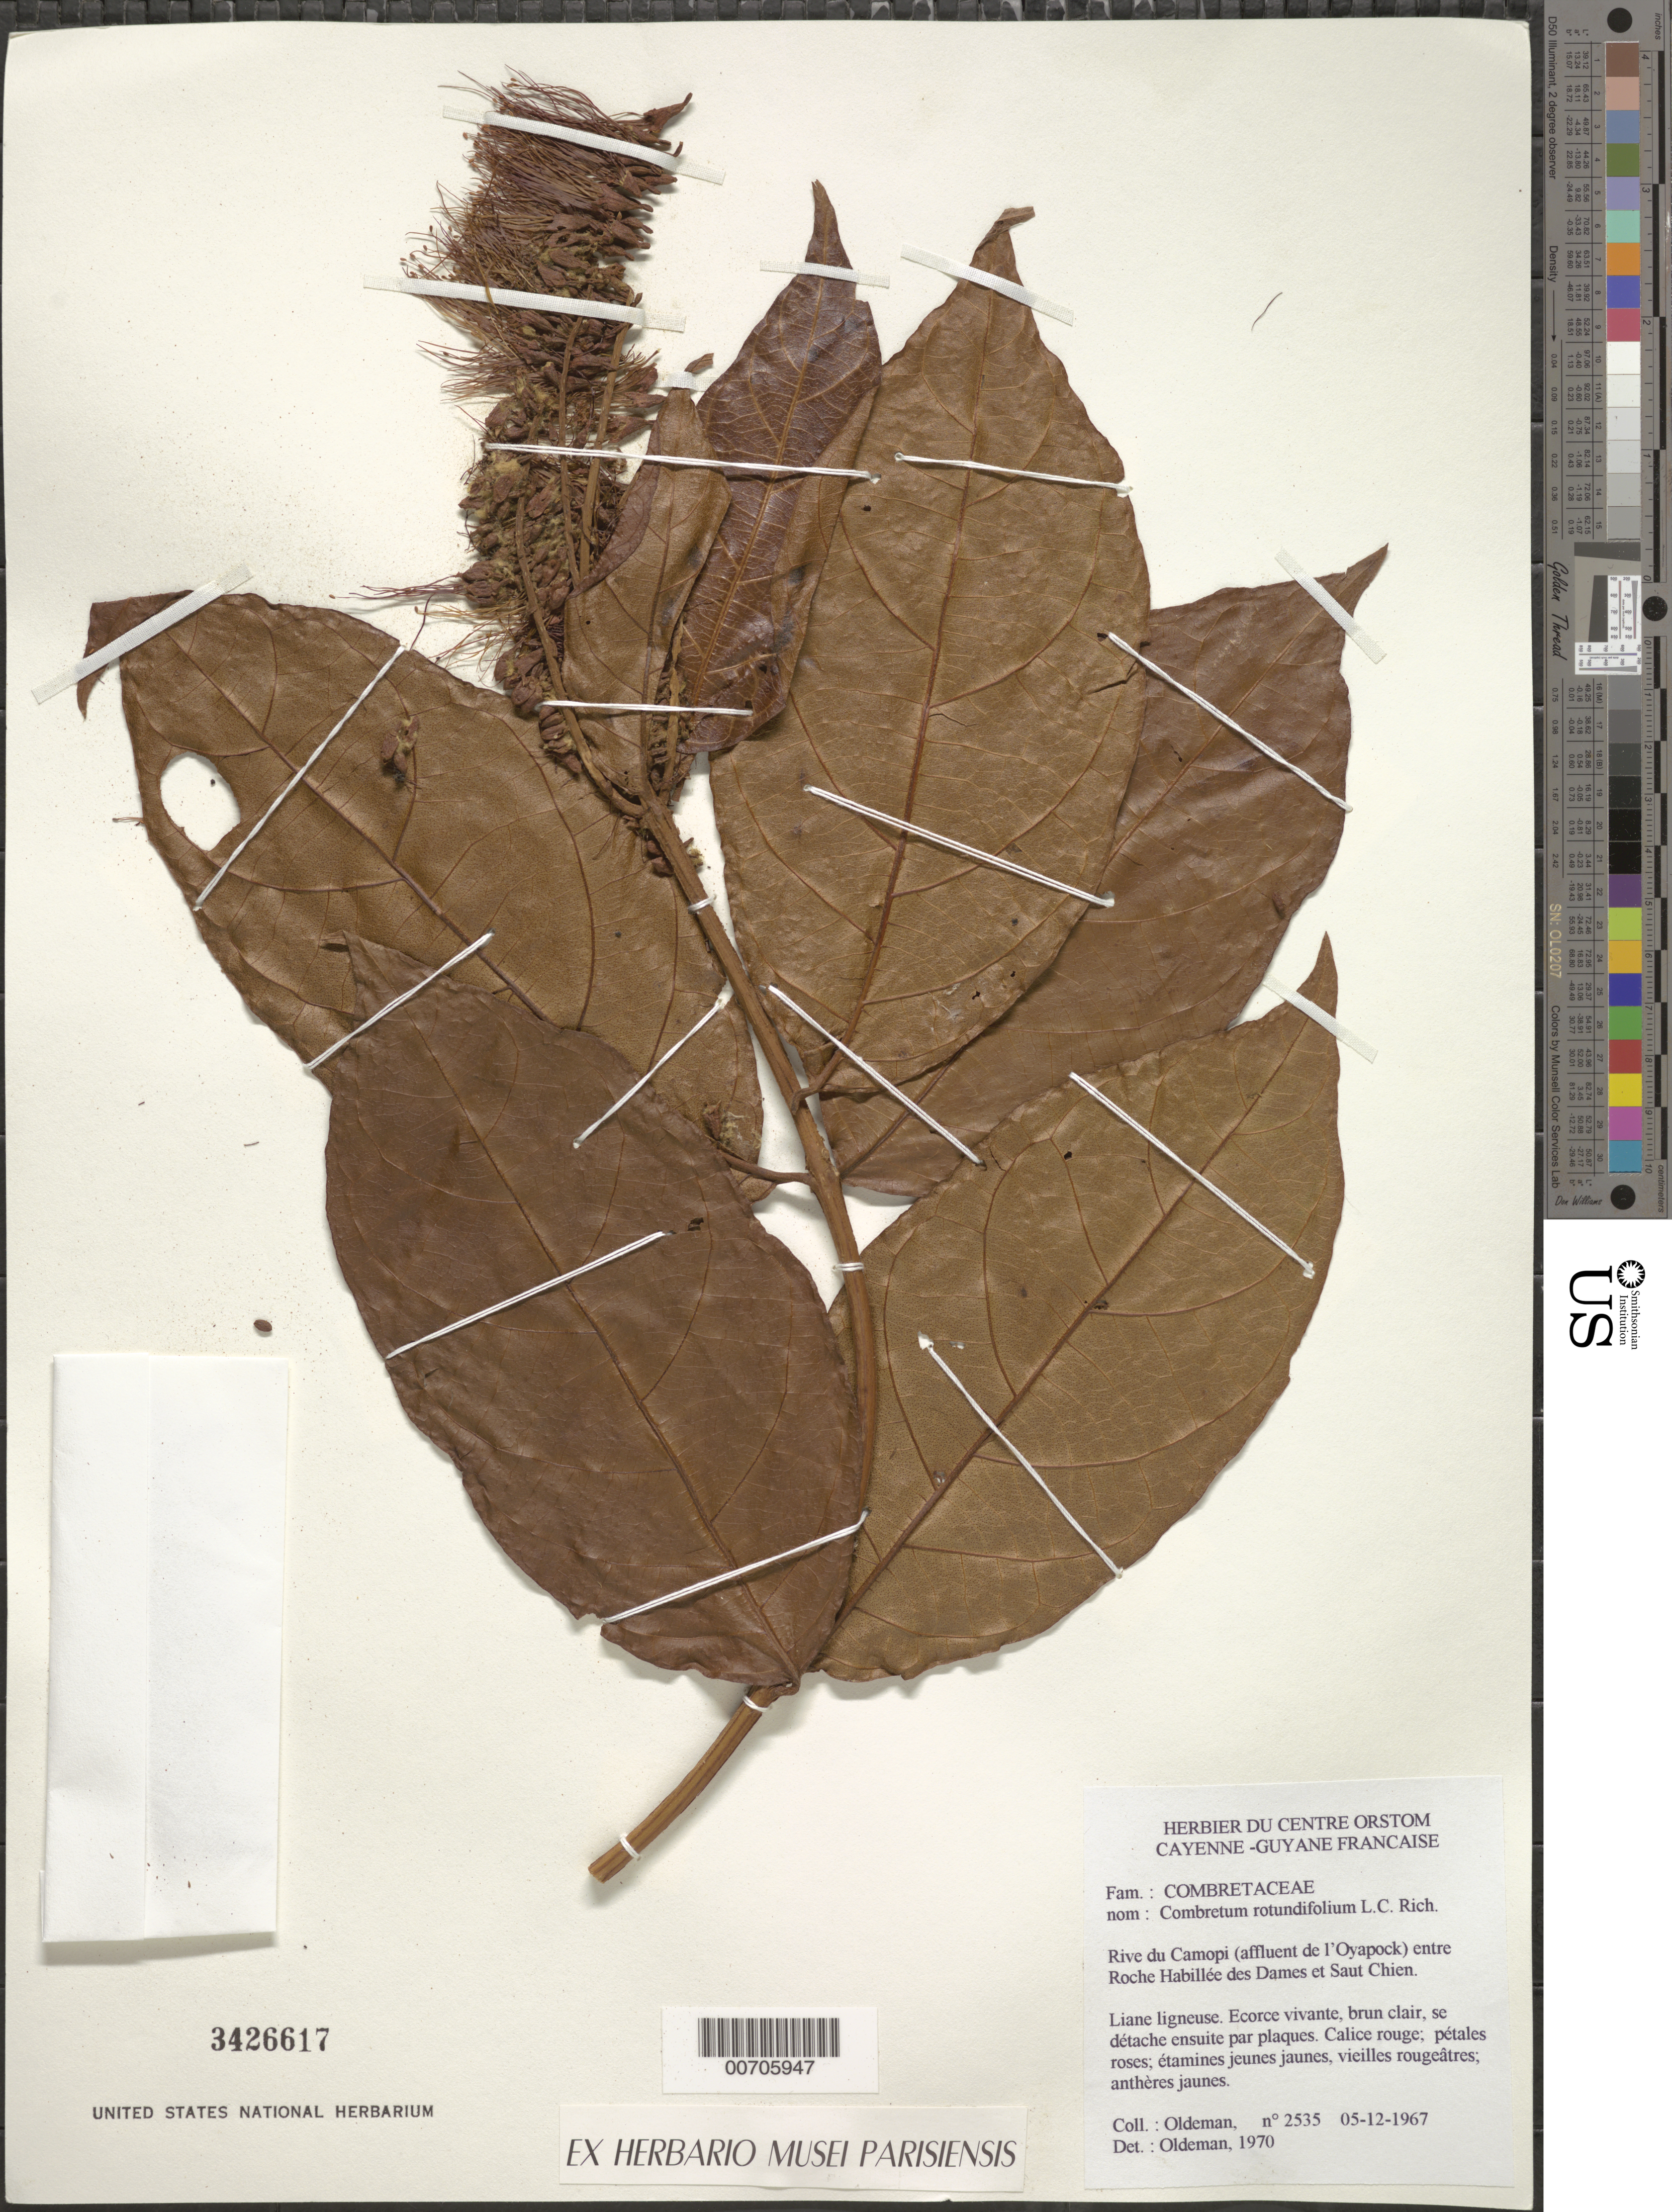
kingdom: Plantae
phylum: Tracheophyta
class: Magnoliopsida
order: Myrtales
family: Combretaceae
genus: Combretum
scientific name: Combretum rotundifolium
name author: Rich.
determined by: Oldeman, R. A. A.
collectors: R. Oldeman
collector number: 2535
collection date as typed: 5-Dec-67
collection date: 1967-12-05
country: French Guiana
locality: Riviére Camopi, entre Roche Habillée des Dames et Saut Chien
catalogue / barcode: US 3426617